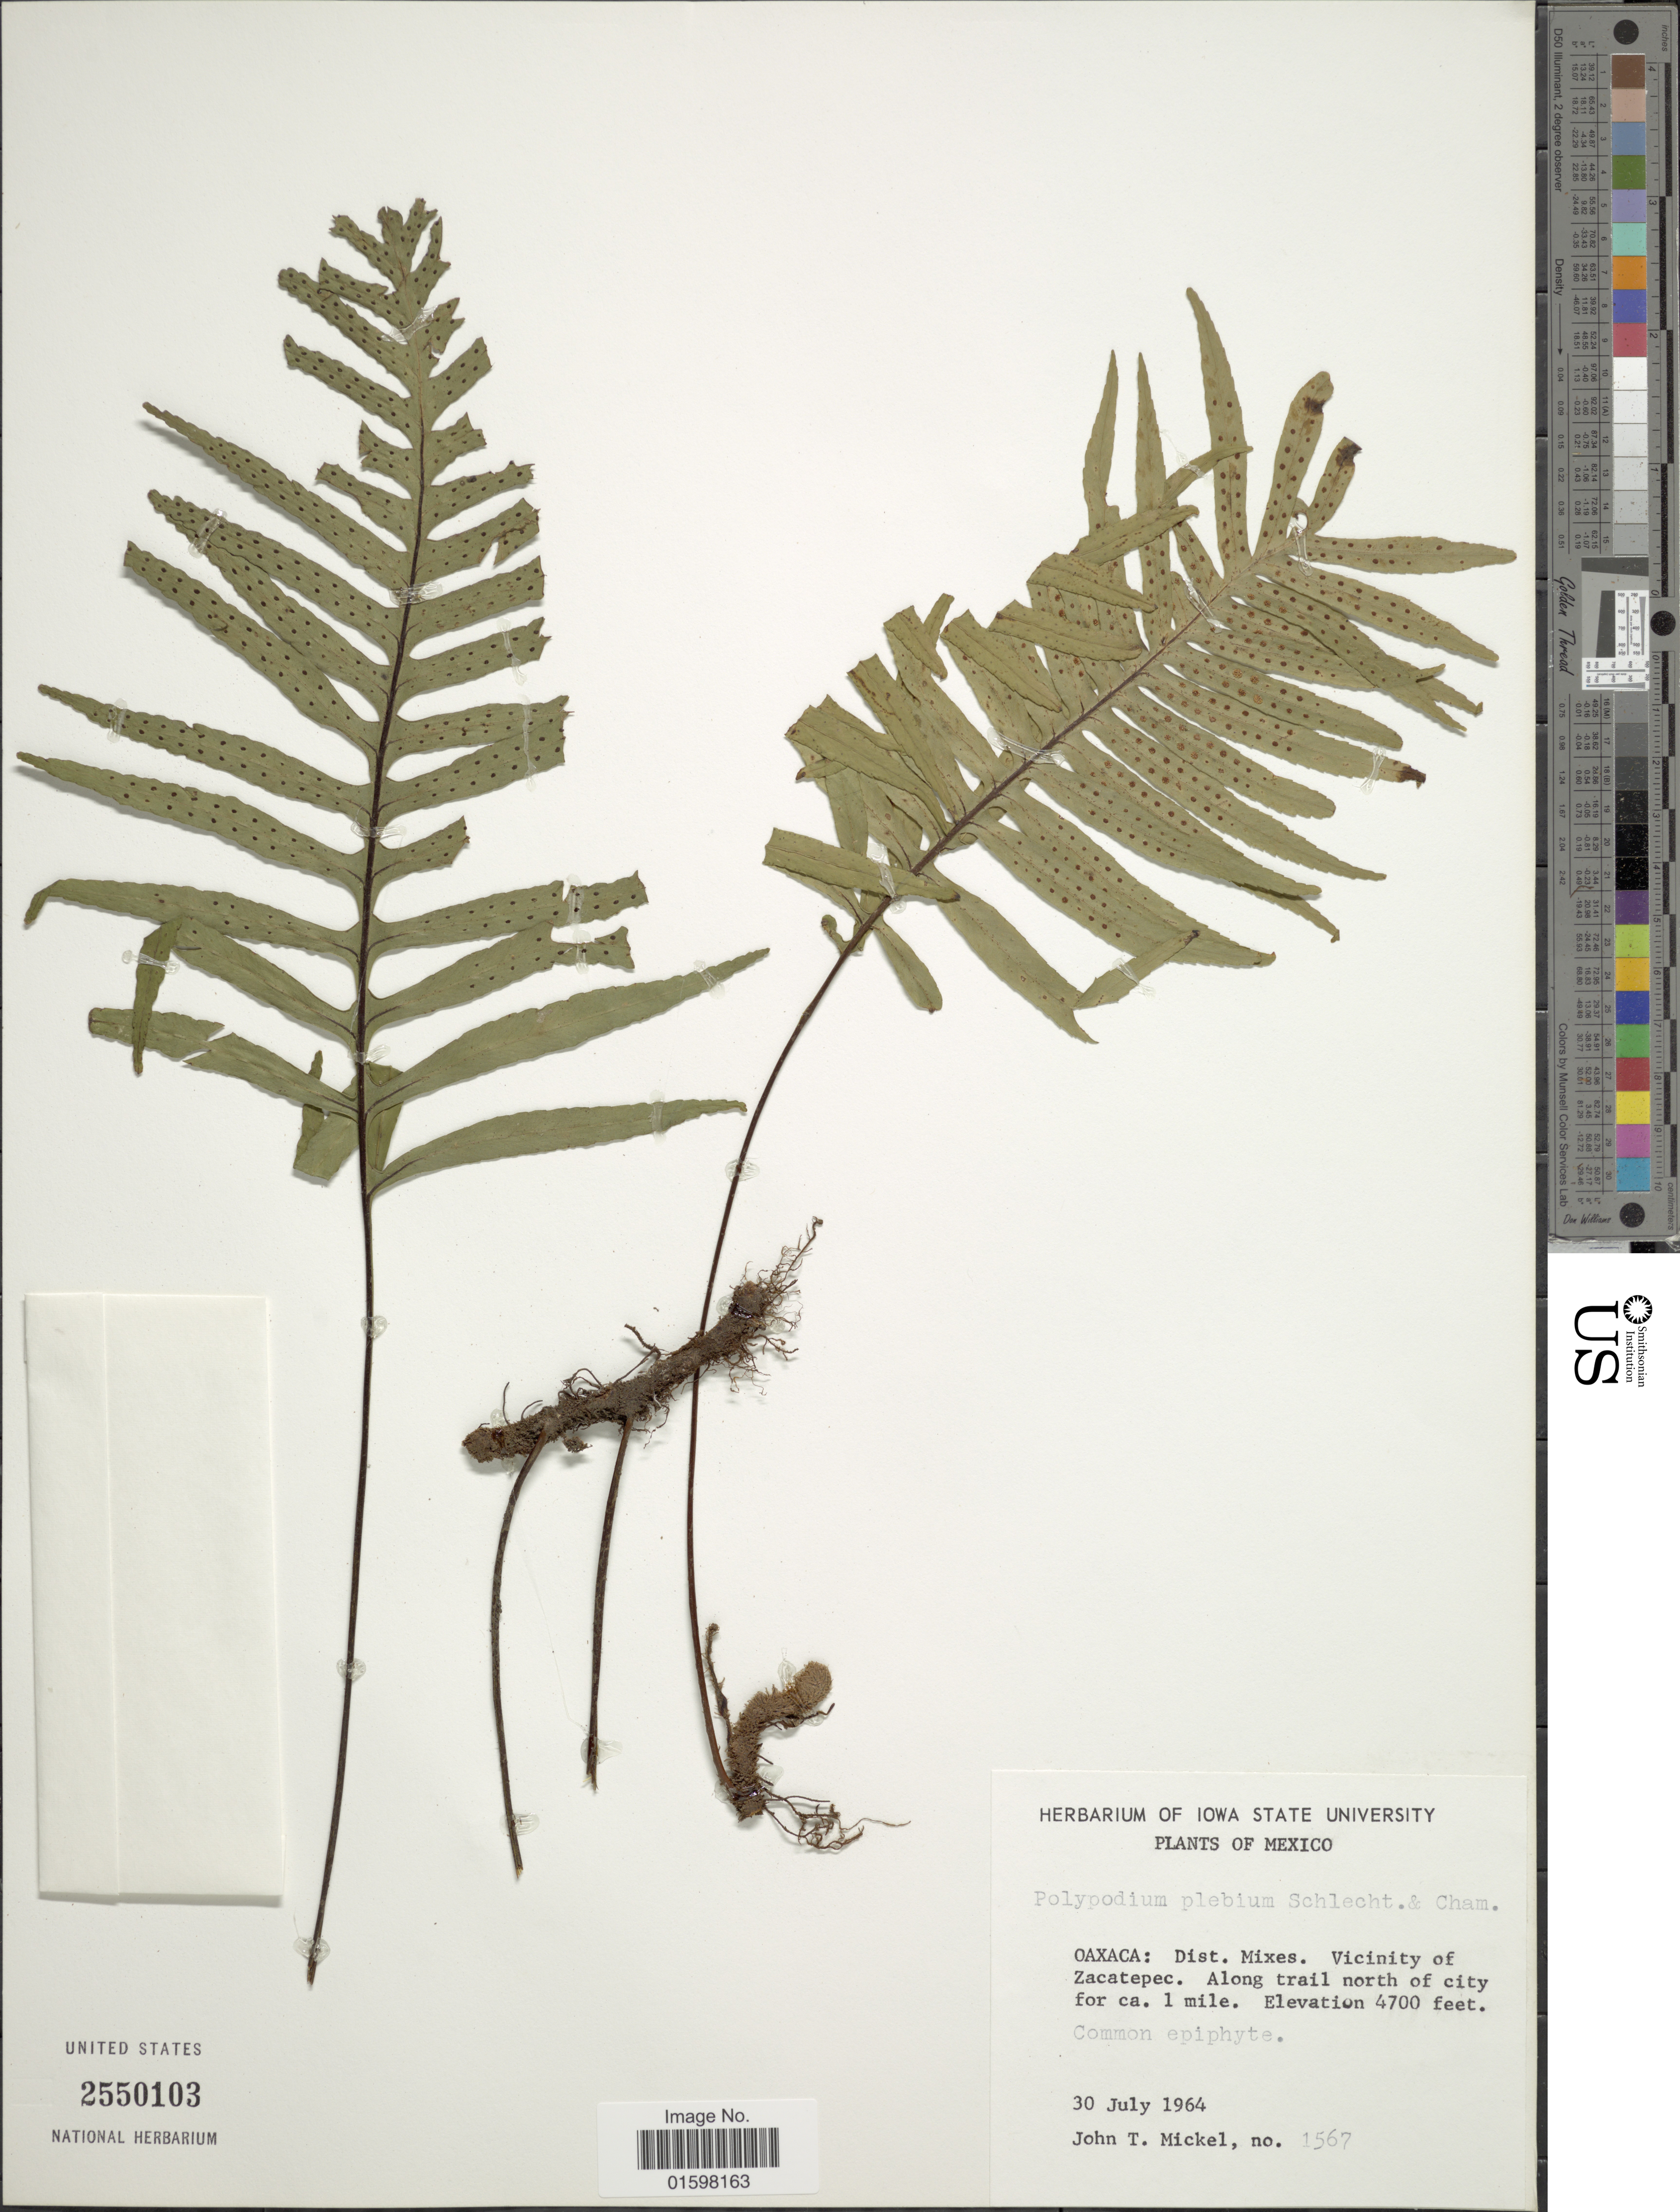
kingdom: Plantae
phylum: Tracheophyta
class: Polypodiopsida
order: Polypodiales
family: Polypodiaceae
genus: Pleopeltis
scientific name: Pleopeltis plebeia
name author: (Schltdl. ex Cham.) A.R. Sm. & Tejero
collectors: J. T. Mickel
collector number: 1567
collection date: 1964-07-30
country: Mexico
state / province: Oaxaca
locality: Oaxaca: Dist. Mixes. Vicinity of Zacatepec. Along trail north of city for 1 miles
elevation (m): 1433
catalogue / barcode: US 2550103